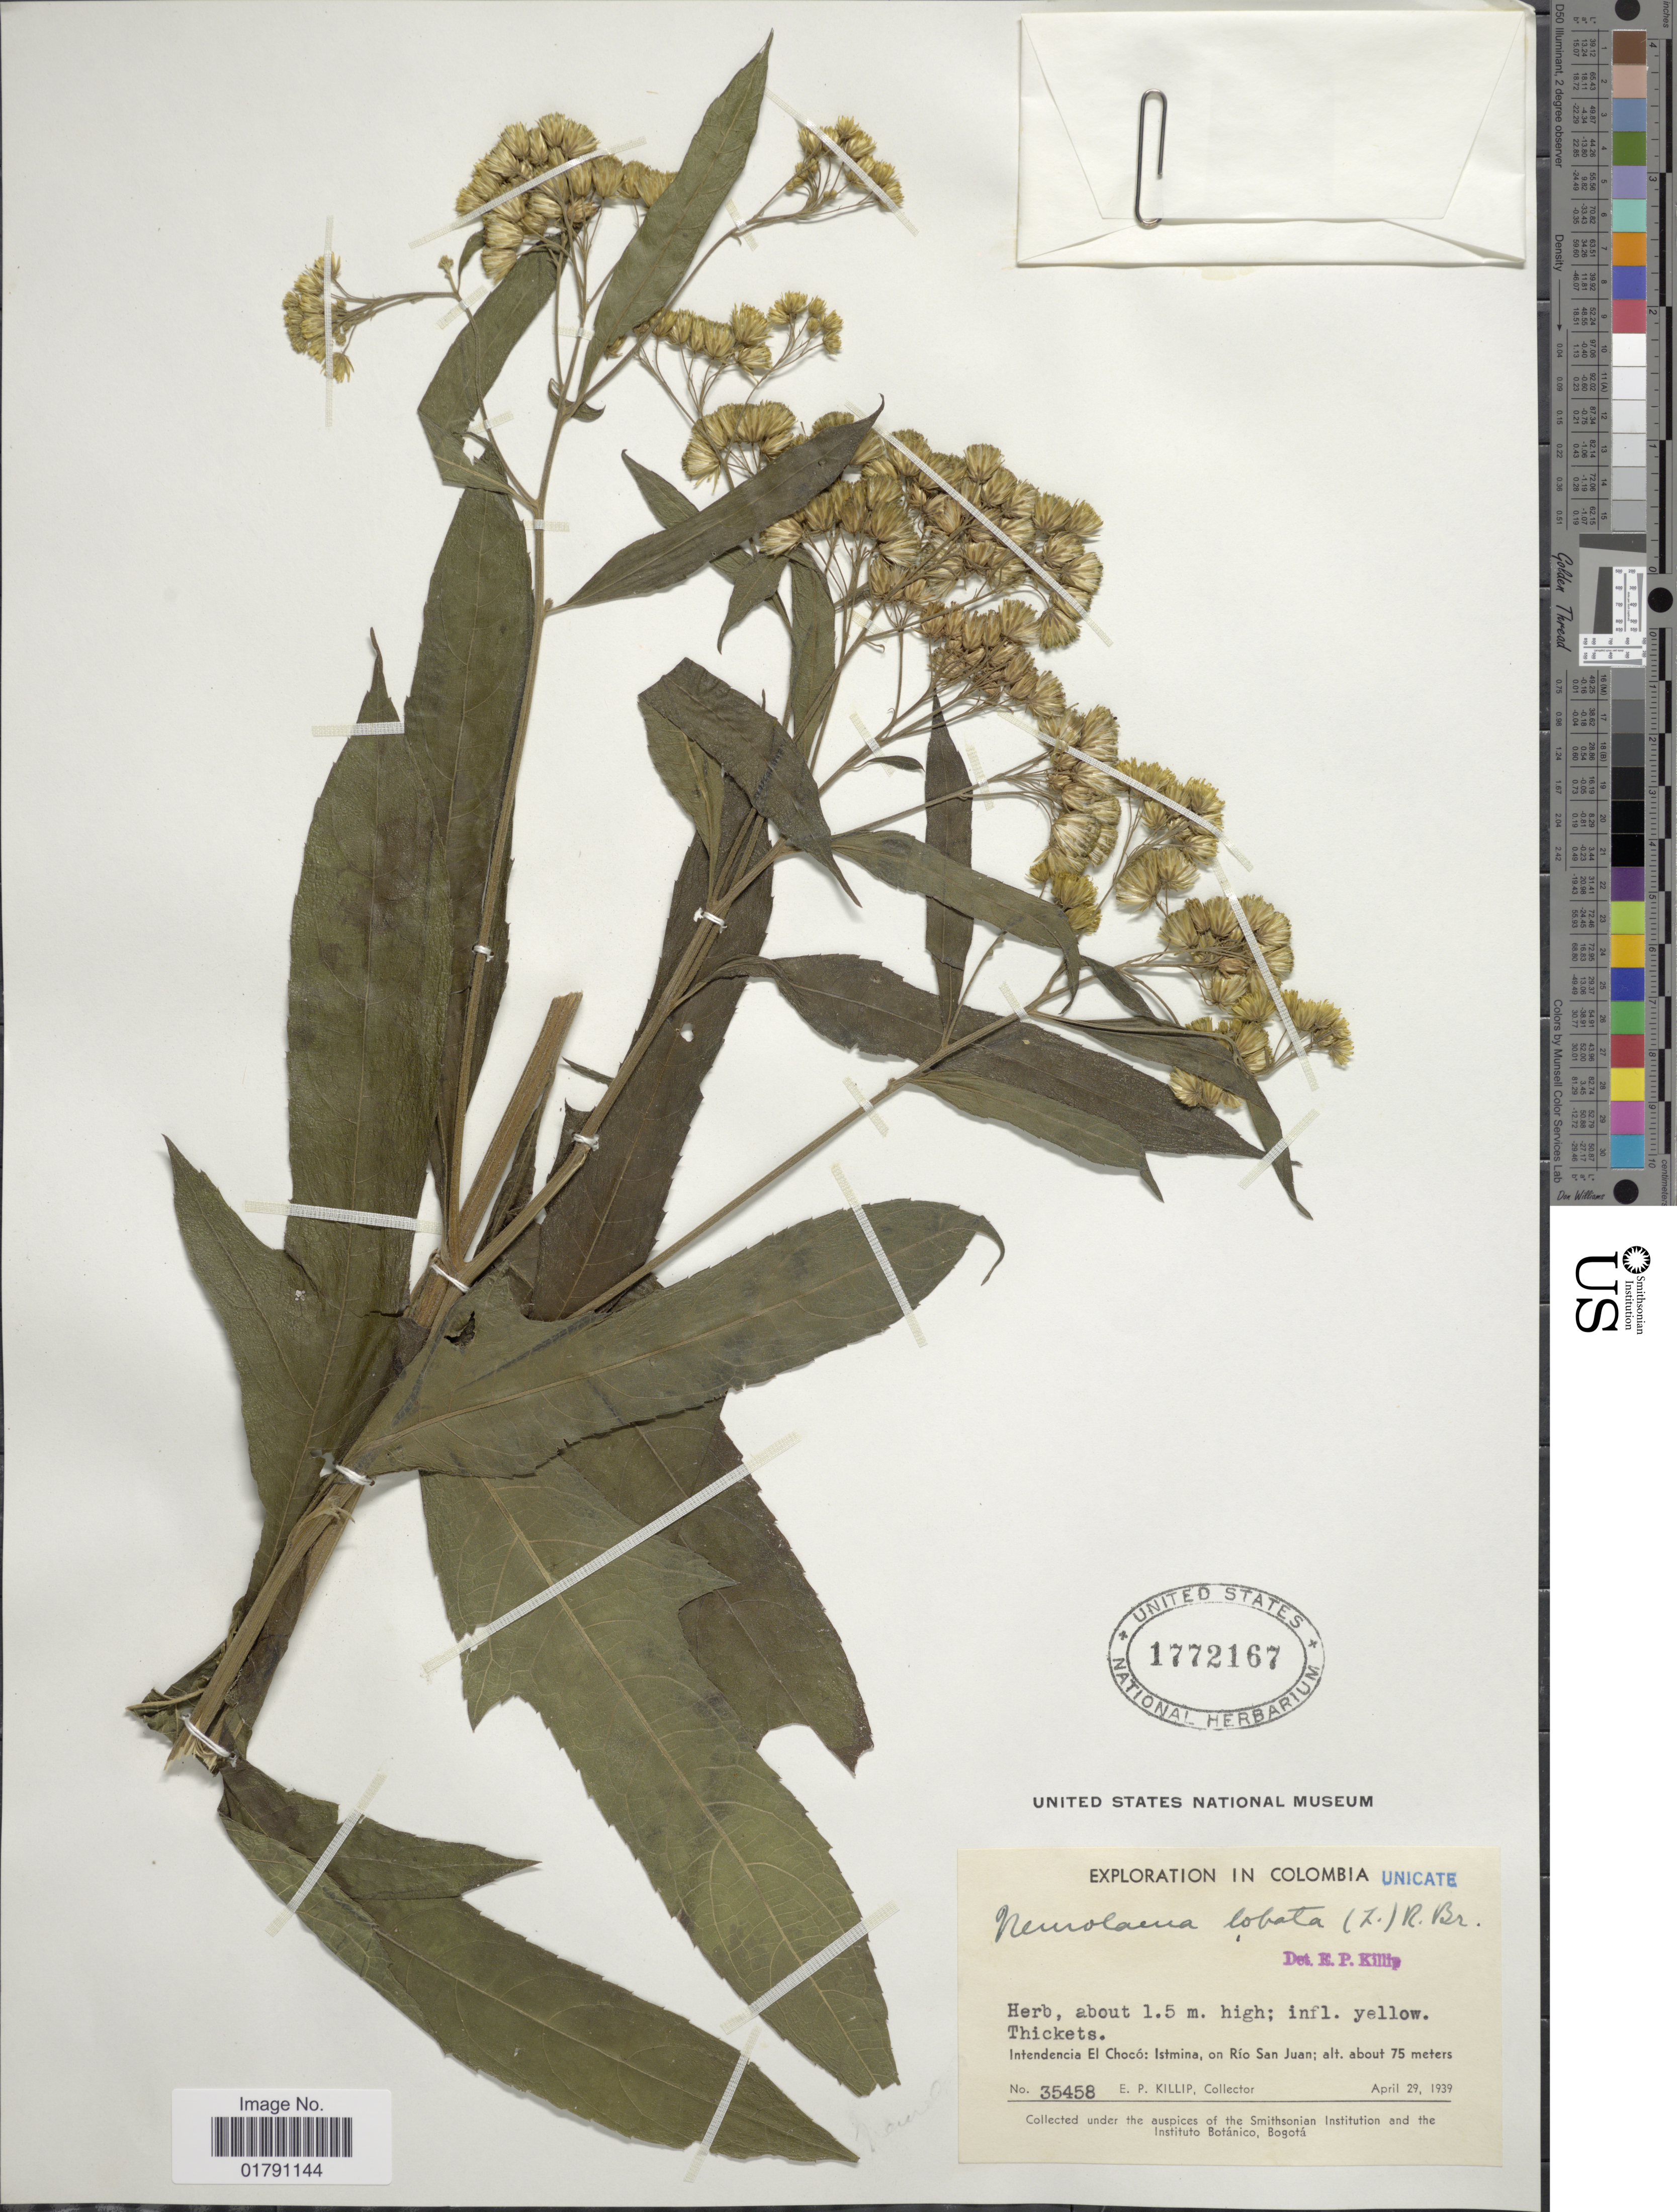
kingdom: Plantae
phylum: Tracheophyta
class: Magnoliopsida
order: Asterales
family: Asteraceae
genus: Neurolaena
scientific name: Neurolaena lobata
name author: (L.) R. Br. ex Cass.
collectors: E. P. Killip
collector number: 35458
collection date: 1939-04-29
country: Colombia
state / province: Chocó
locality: Istmina, on Rio San Juan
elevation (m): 75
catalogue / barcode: US 1772167